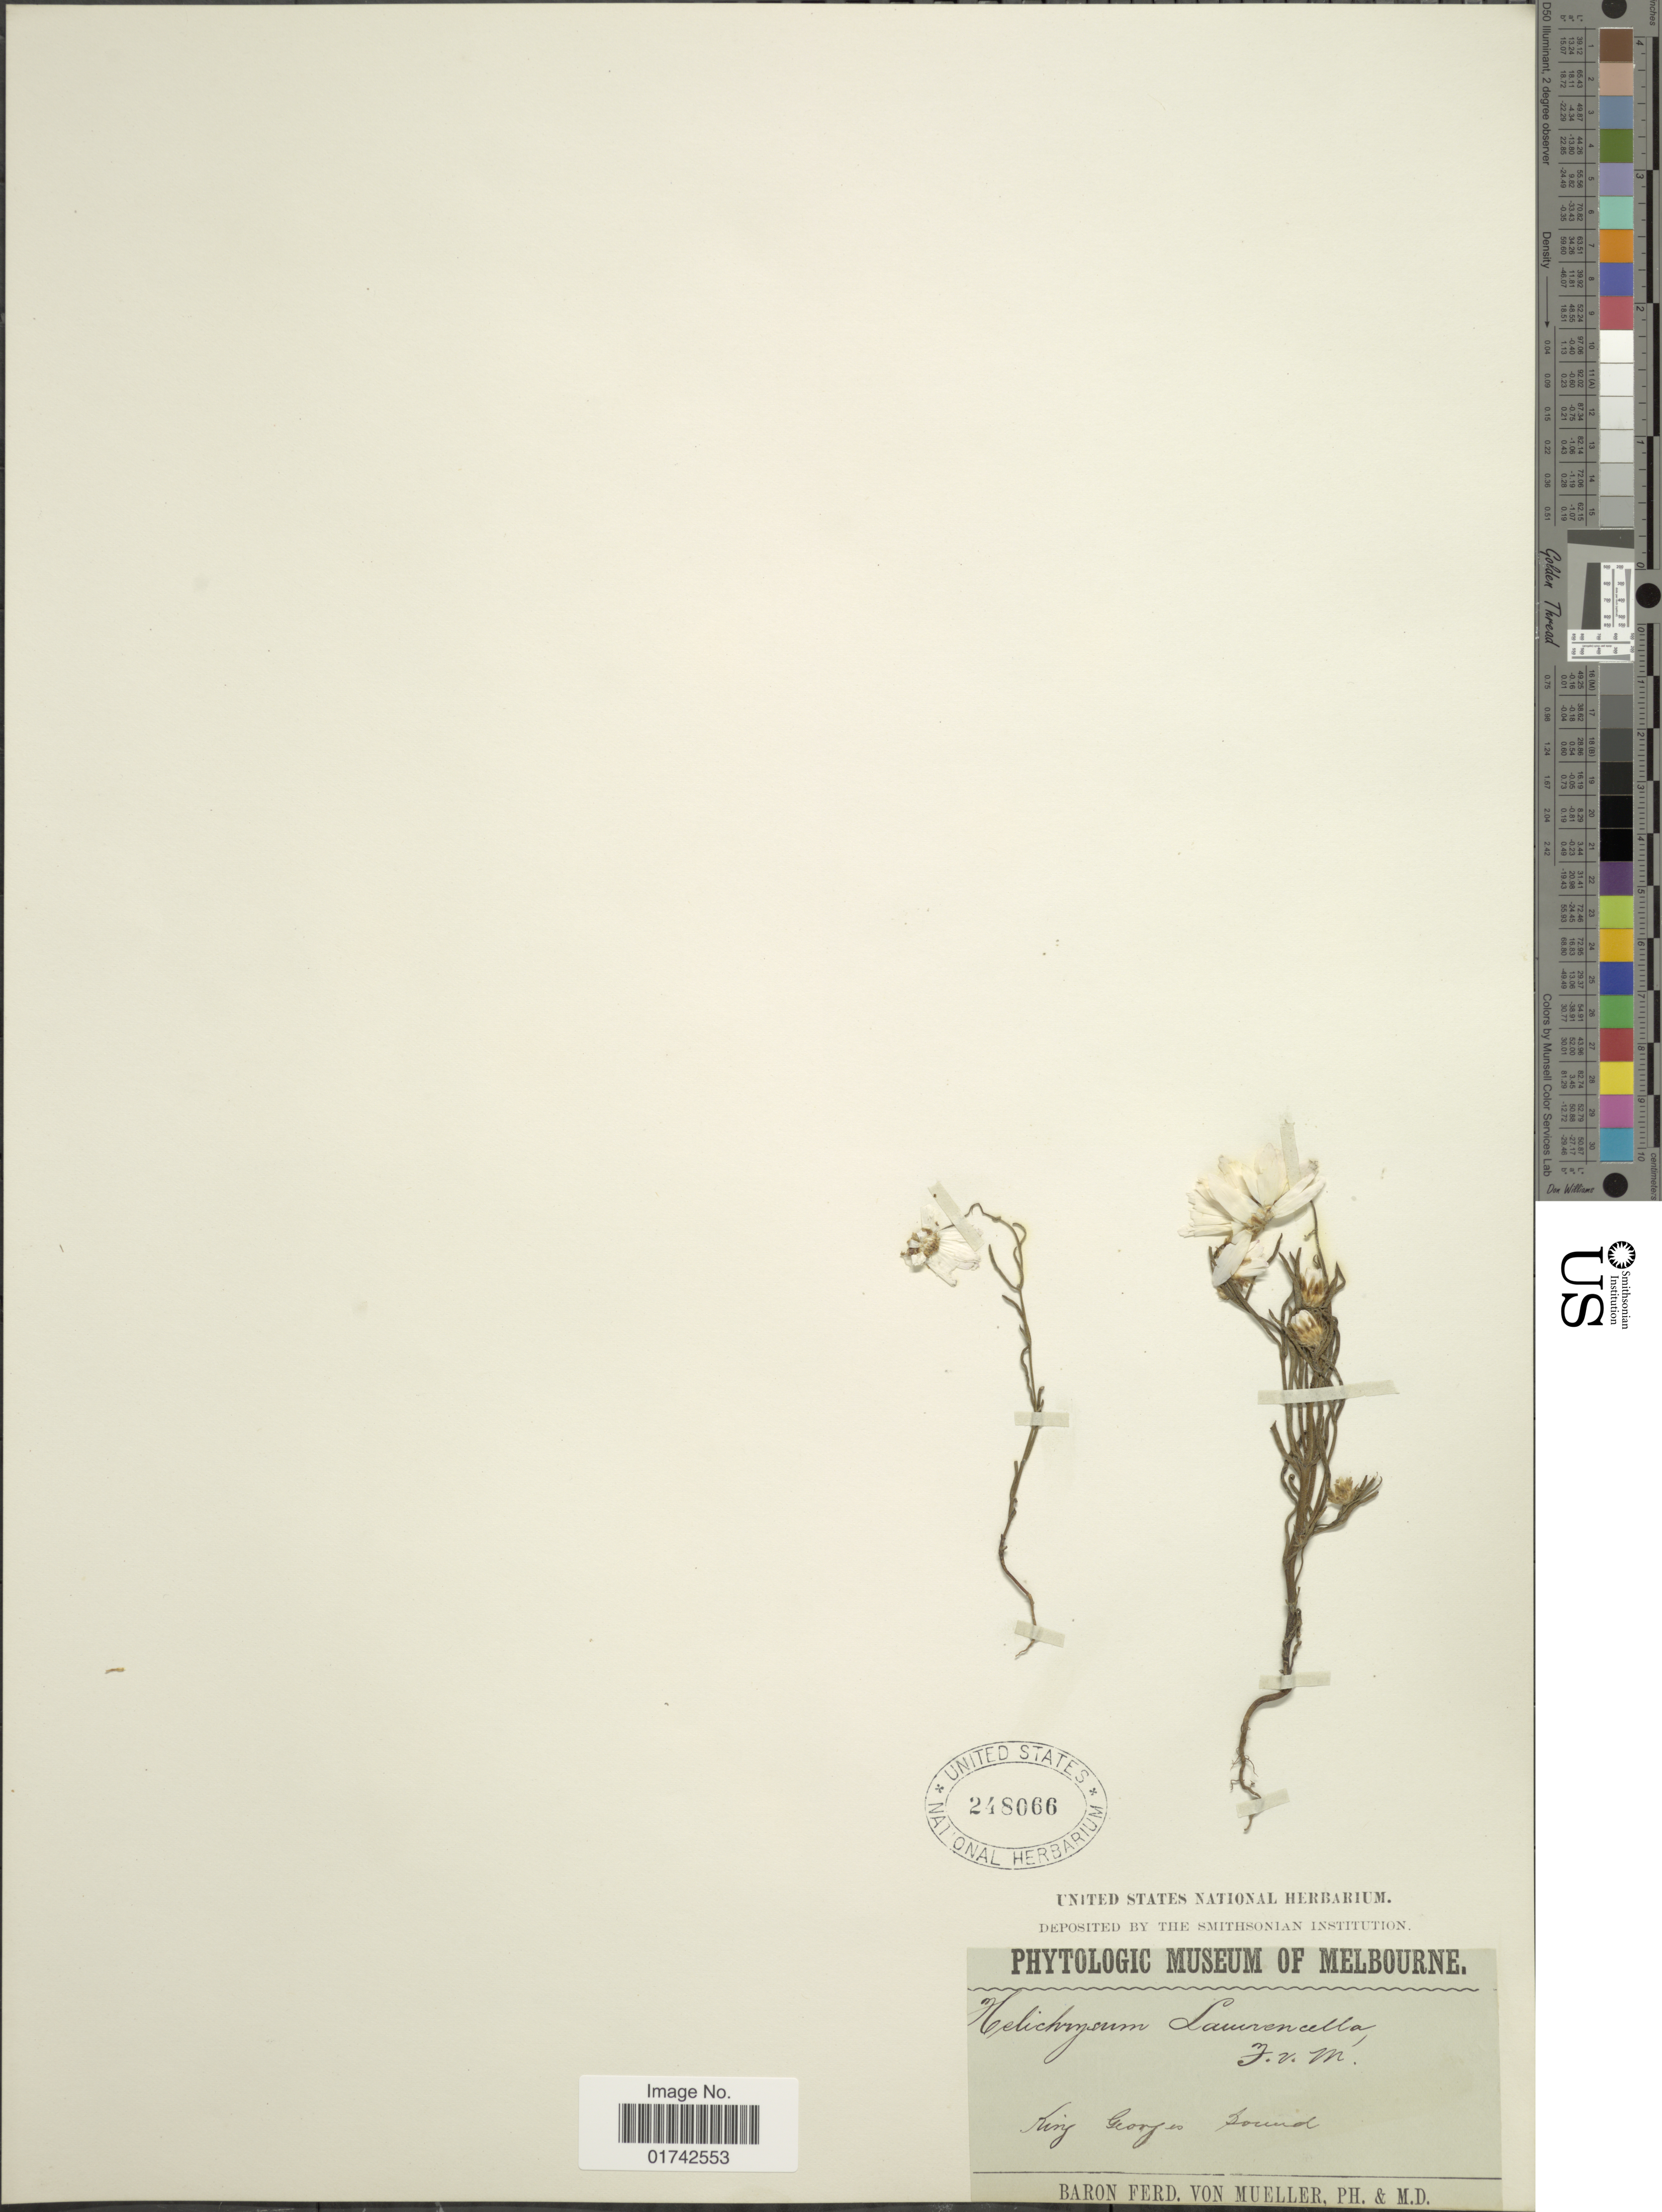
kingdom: Plantae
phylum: Tracheophyta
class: Magnoliopsida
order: Asterales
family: Asteraceae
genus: Helichrysum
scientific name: Helichrysum lawrencella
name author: F. Muell. ex Benth.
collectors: F. von Mueller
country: Australia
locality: King Georges Sound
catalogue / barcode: US 248066